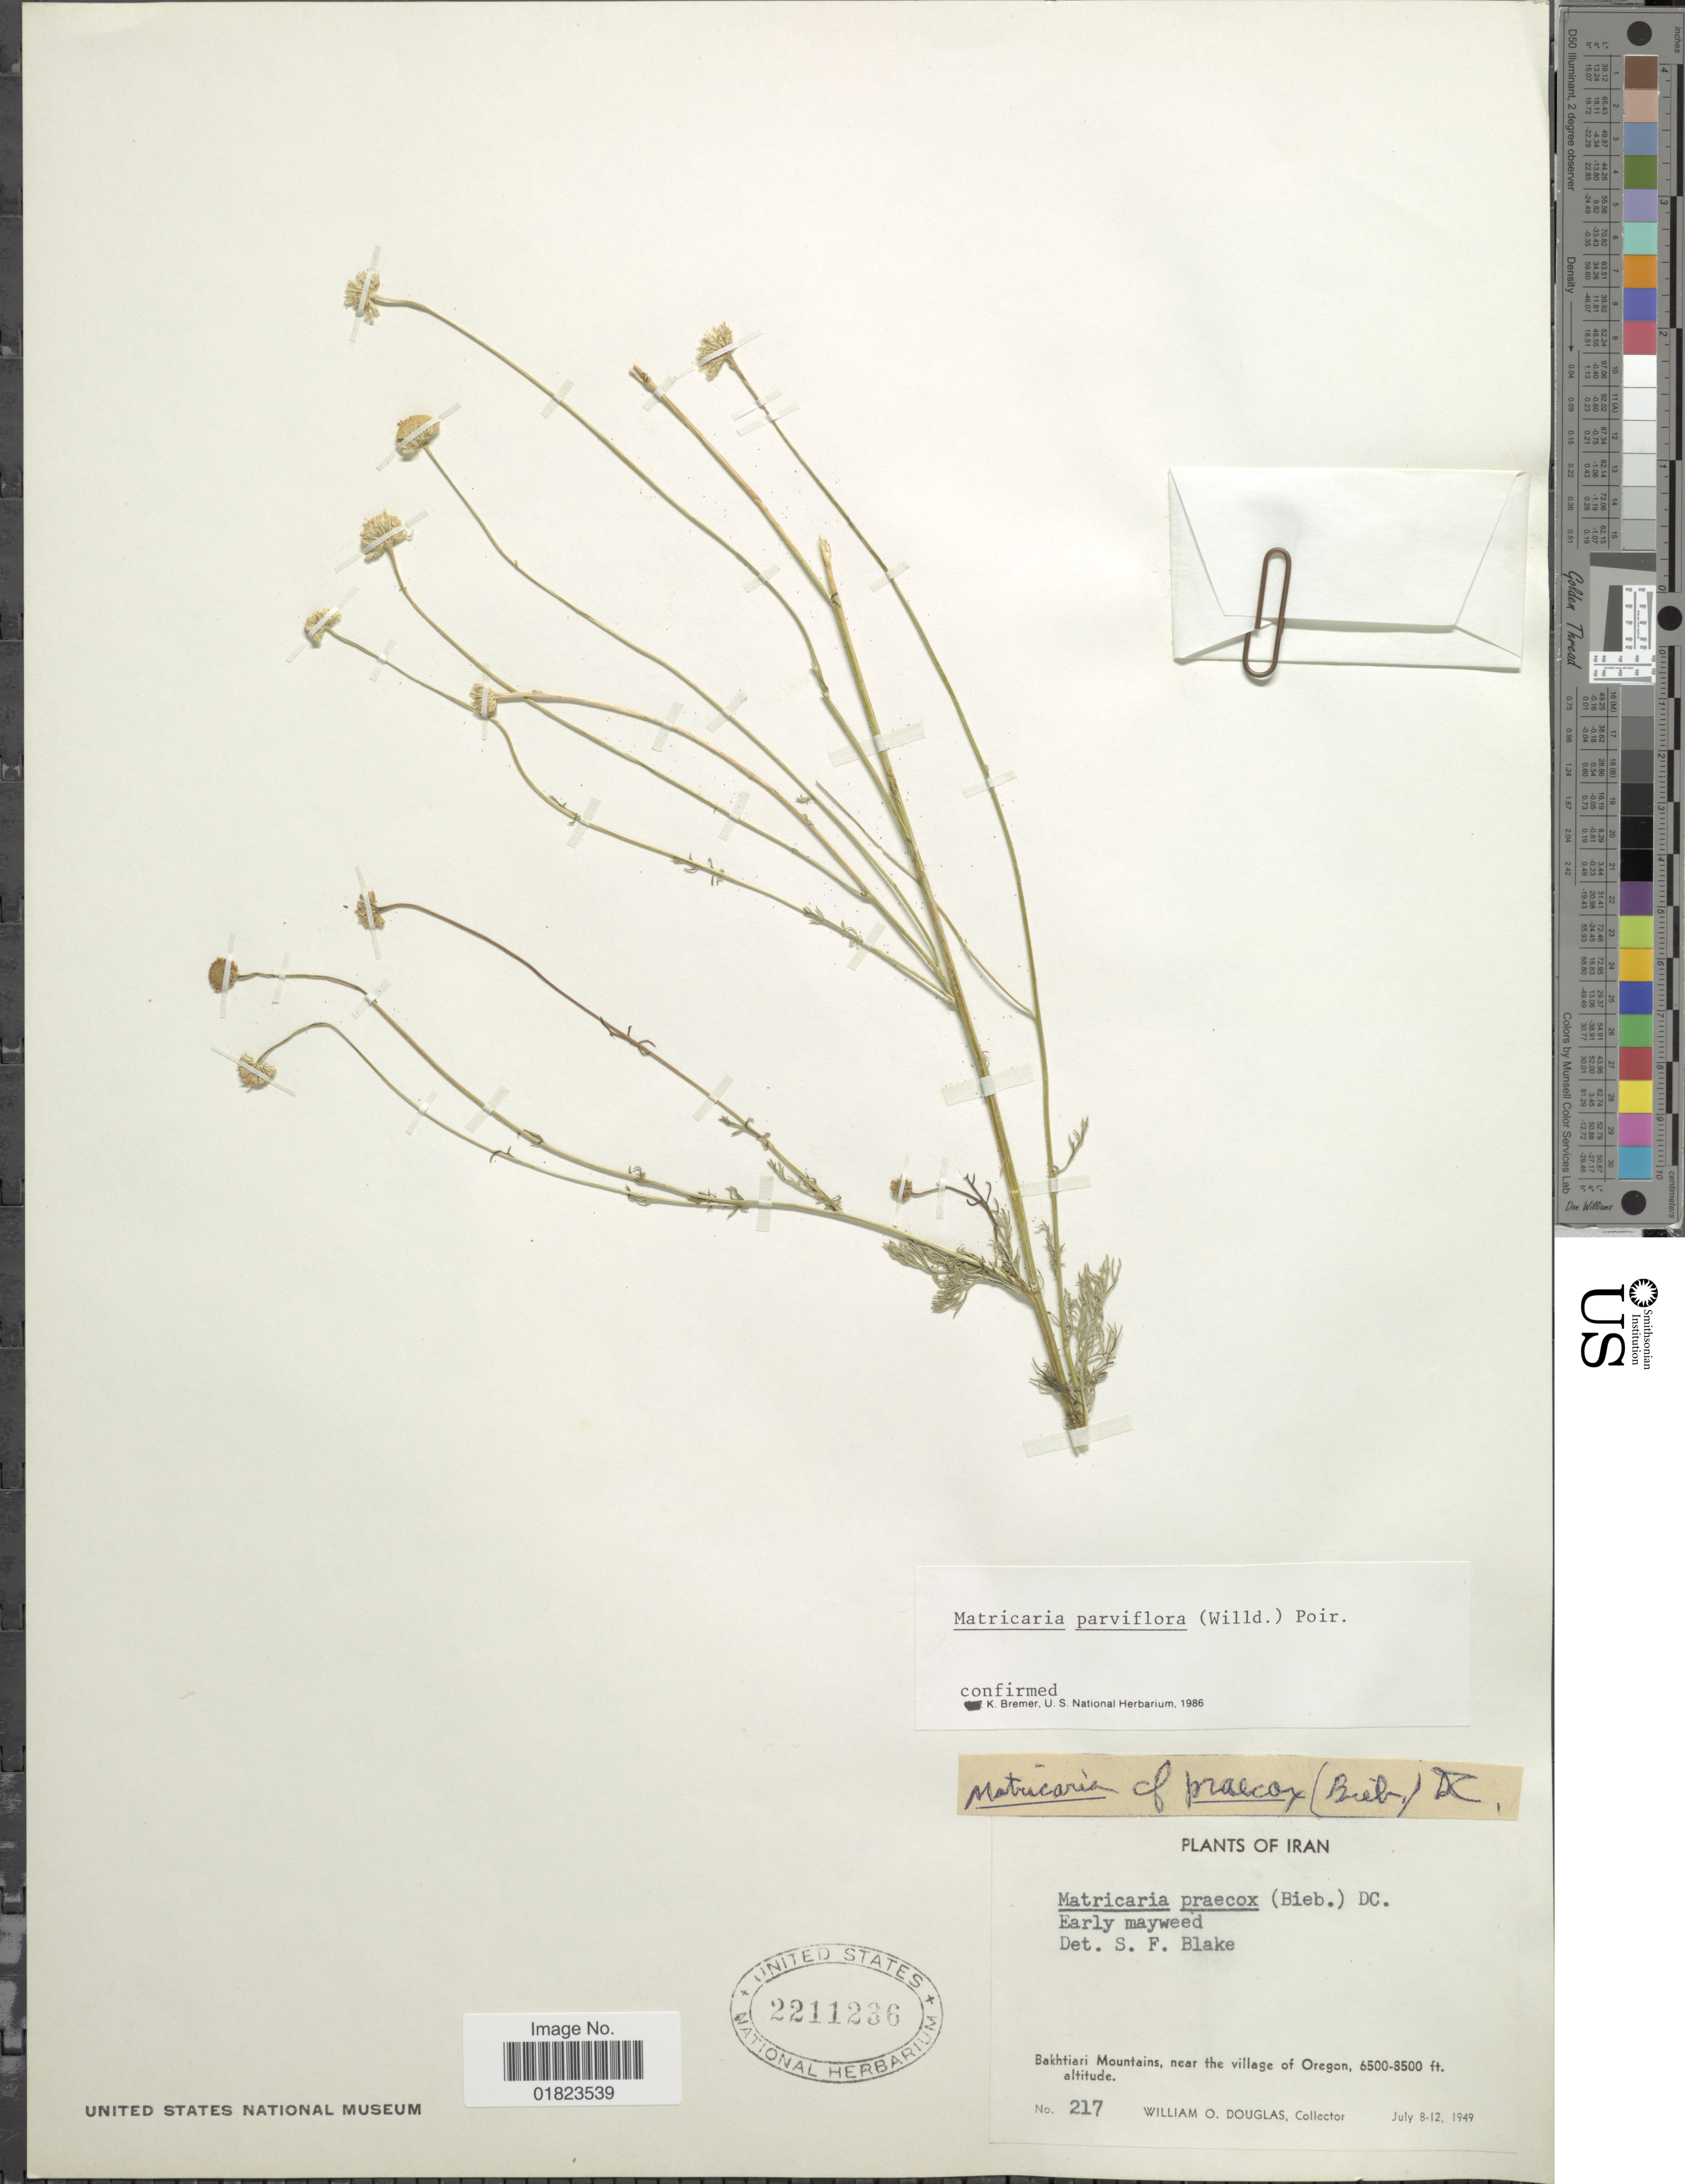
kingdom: Plantae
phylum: Tracheophyta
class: Magnoliopsida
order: Asterales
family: Asteraceae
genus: Tripleurospermum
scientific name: Tripleurospermum parviflorum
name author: (Willd.) Pobed.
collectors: W. Douglas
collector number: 217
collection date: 1949-07-08/1949-07-12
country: United States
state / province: Oregon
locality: Bakhtari Mountains, near the village of Oregon.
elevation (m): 1981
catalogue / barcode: US 2211236